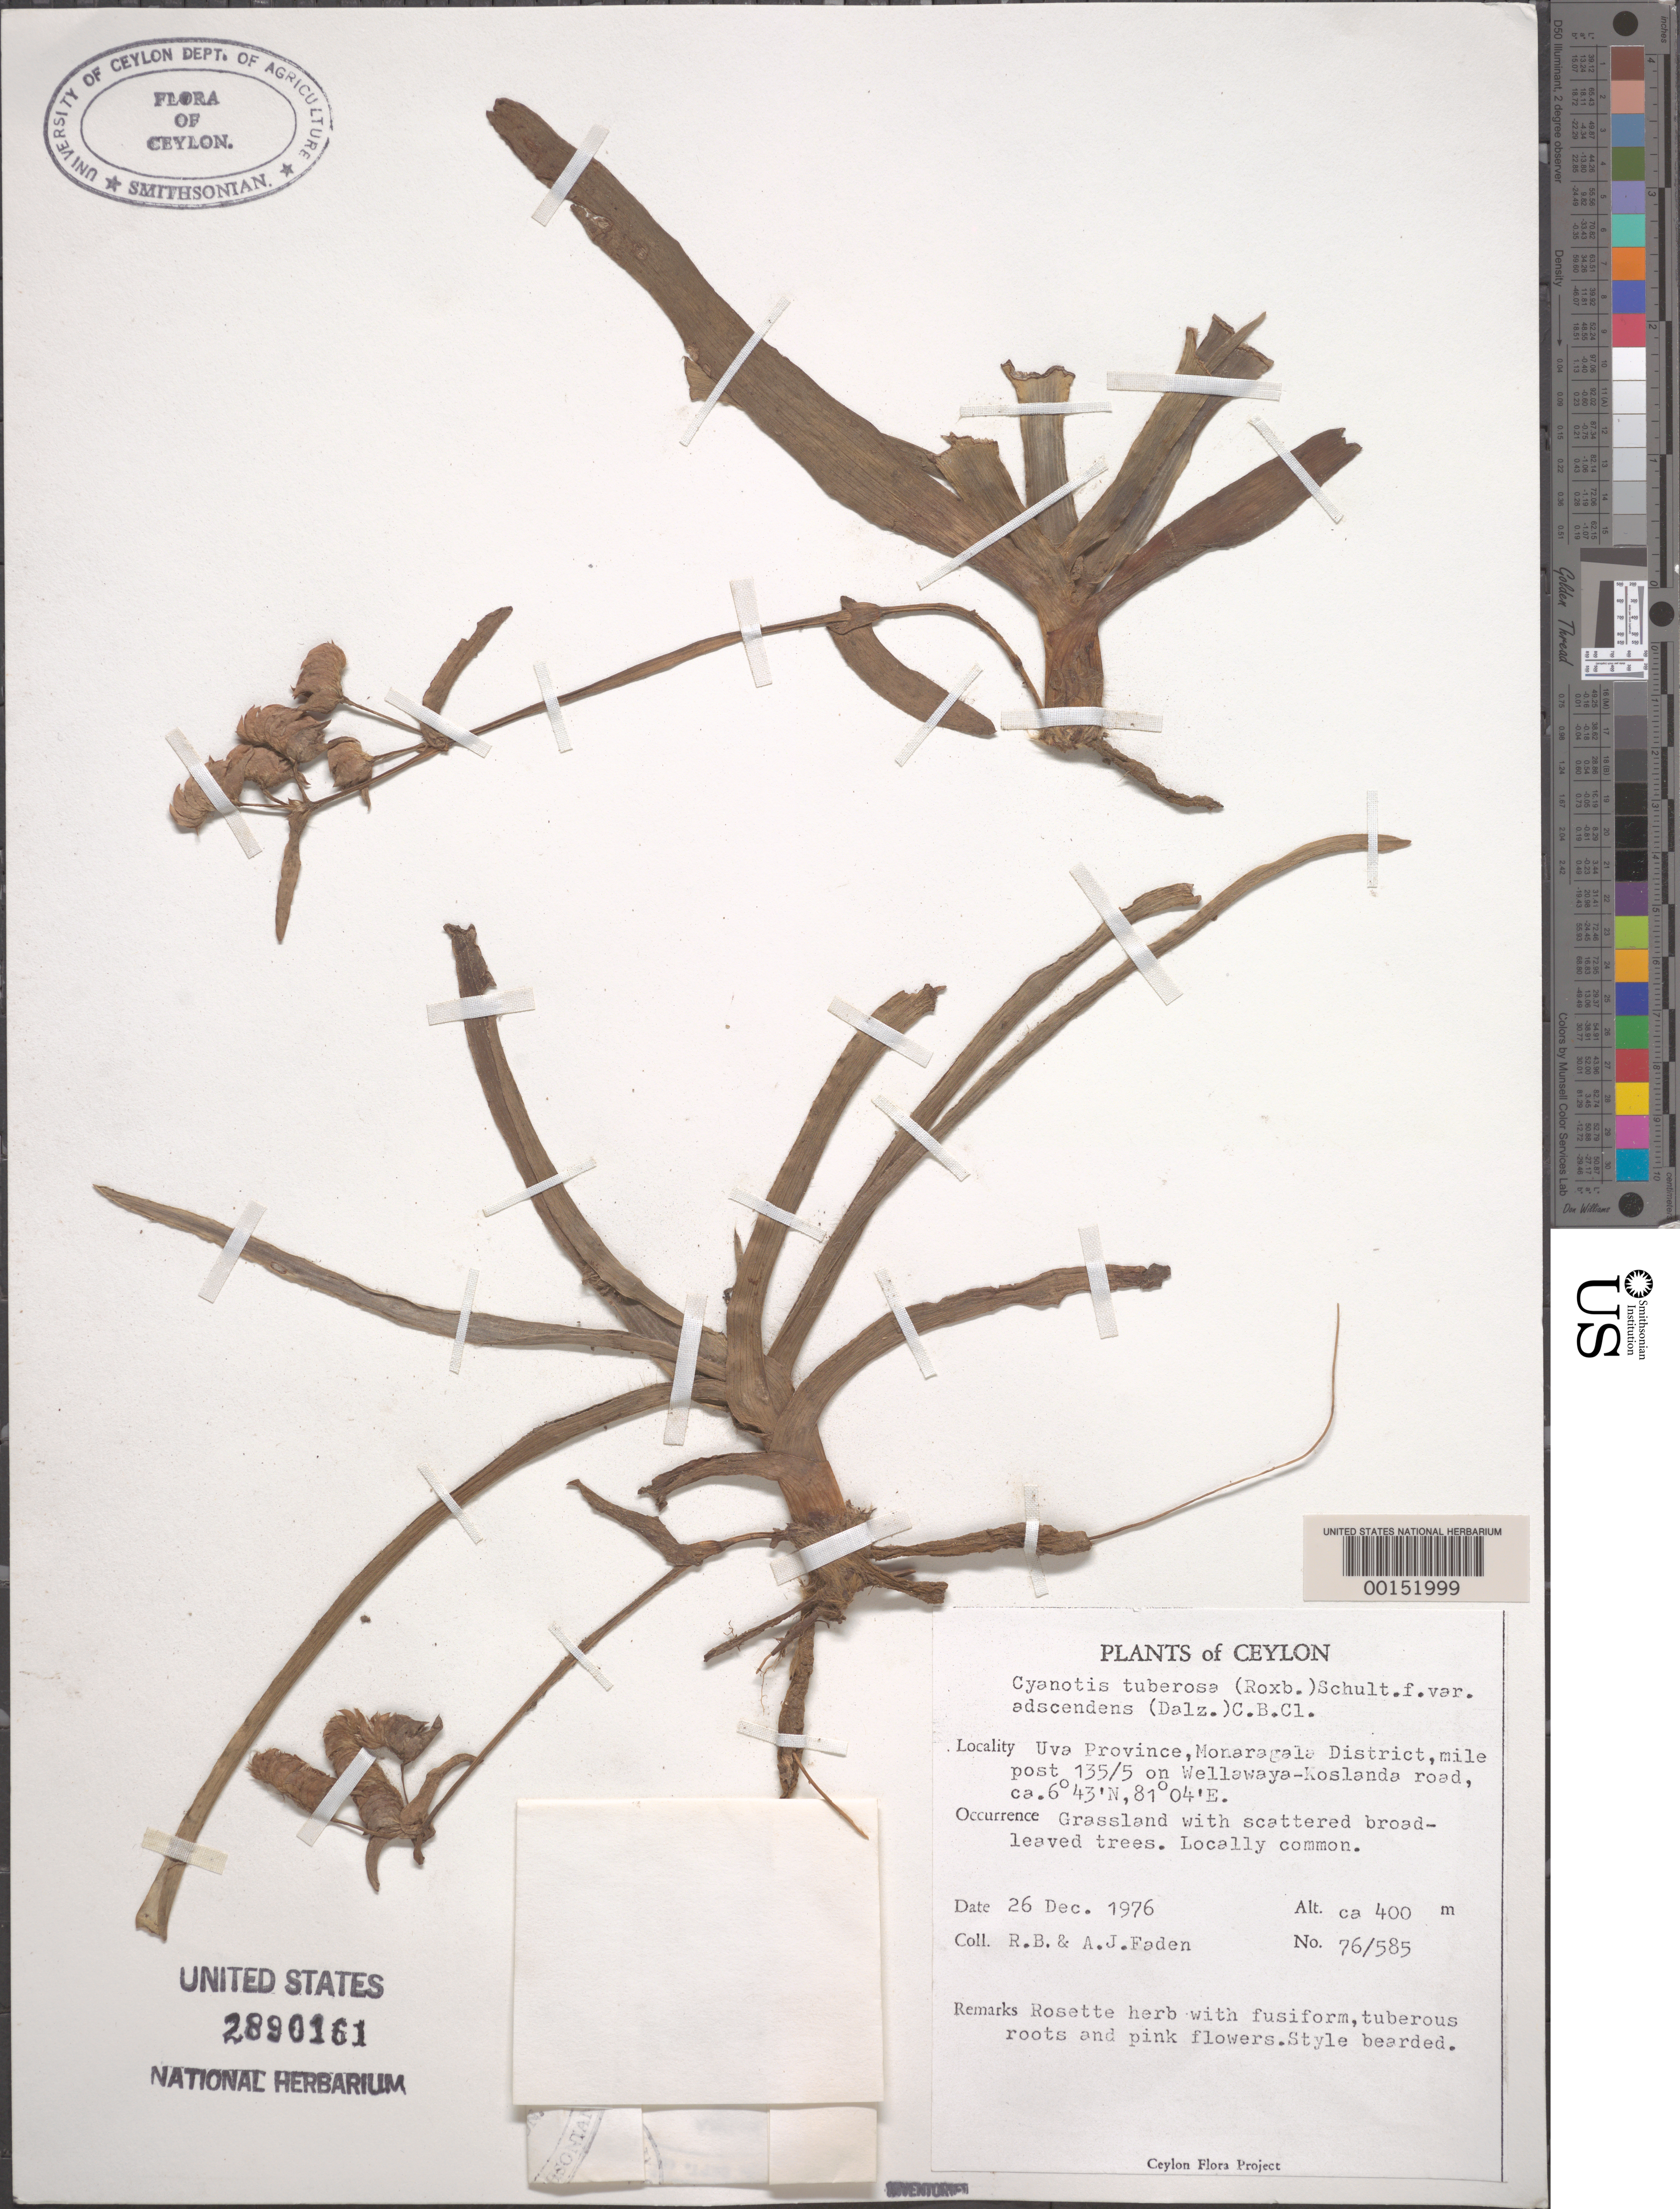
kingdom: Plantae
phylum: Tracheophyta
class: Liliopsida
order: Commelinales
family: Commelinaceae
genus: Cyanotis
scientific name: Cyanotis tuberosa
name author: (Roxb.) Schult. & Schult. f.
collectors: R. B. Faden & A. J. Faden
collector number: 76/585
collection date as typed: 26 Dec 1976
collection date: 1976-12-26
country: Sri Lanka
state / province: Uva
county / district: Monaragala Dist.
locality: Wellawaya-koslanda road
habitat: Grassland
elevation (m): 400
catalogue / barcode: US 2890161